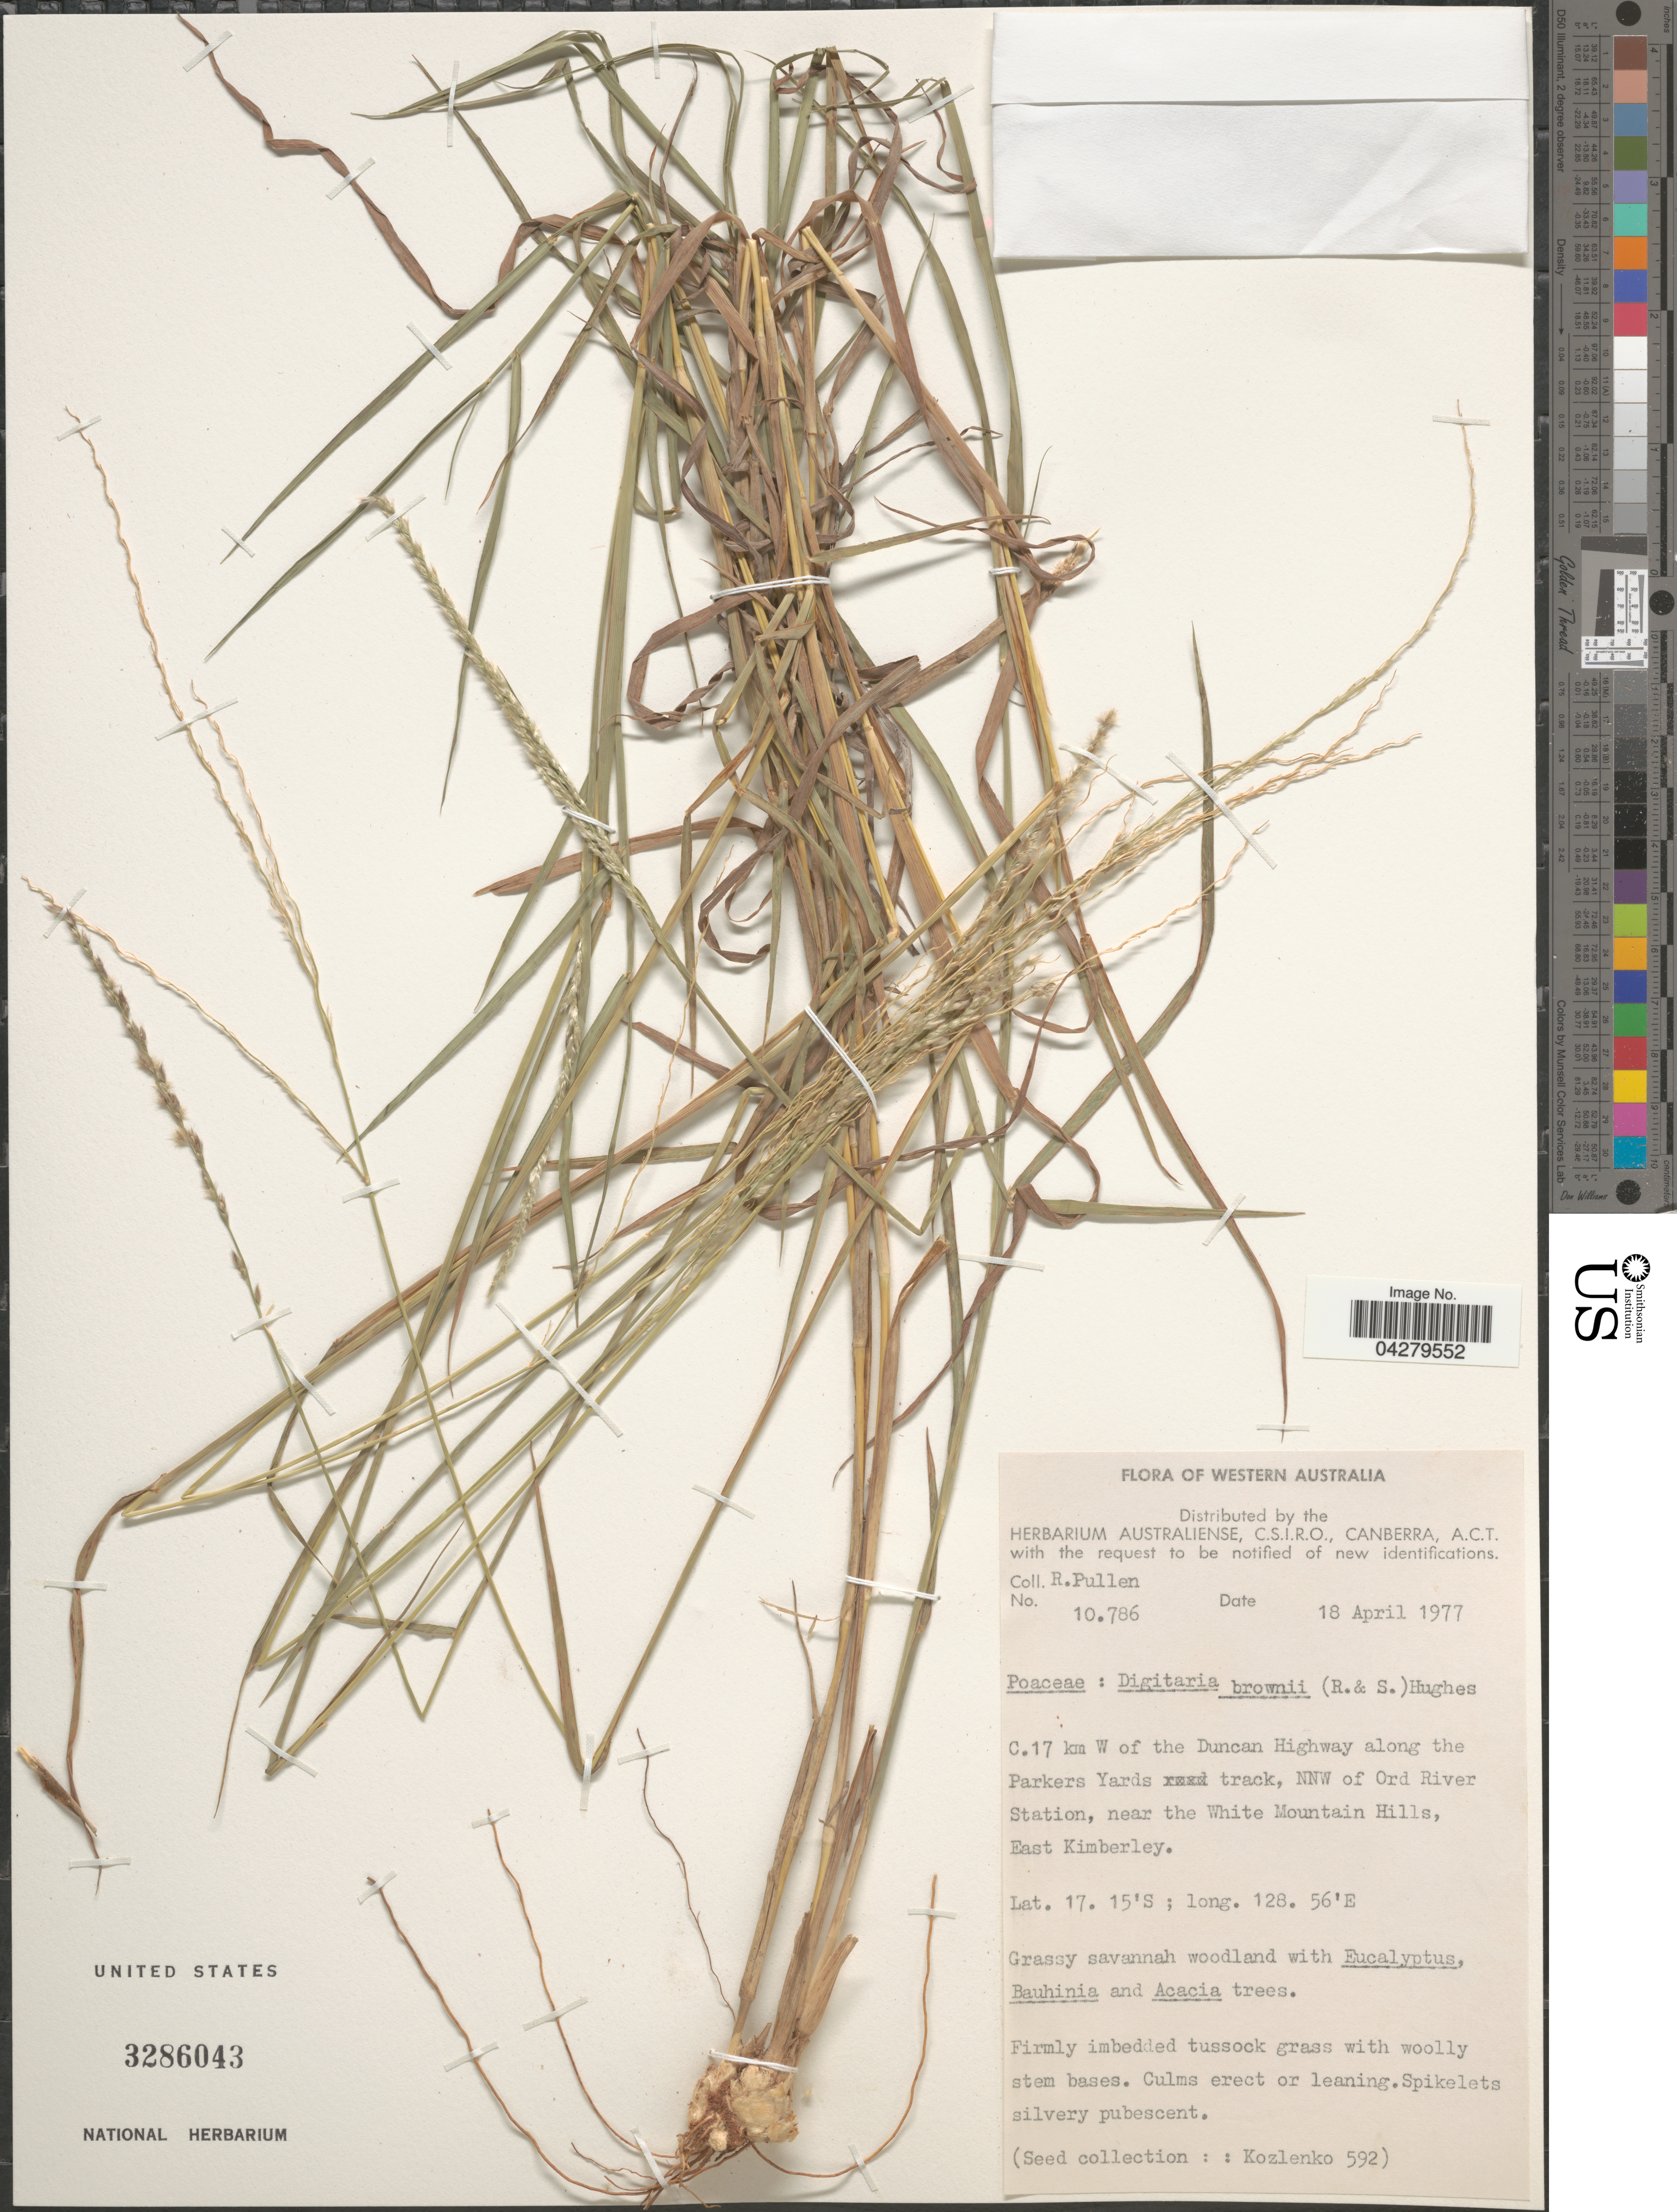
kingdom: Plantae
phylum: Tracheophyta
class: Liliopsida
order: Poales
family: Poaceae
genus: Digitaria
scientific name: Digitaria brownii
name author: (Roem. & Schult.) Hughes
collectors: R. Pullen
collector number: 10786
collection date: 1977-04-18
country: Australia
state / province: Western Australia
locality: C. 17 km W of the Duncan Highway along the parkers Yards track, NNW of Ord River Station, near the White Mountain Hills, East Kimberley.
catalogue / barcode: US 3286043